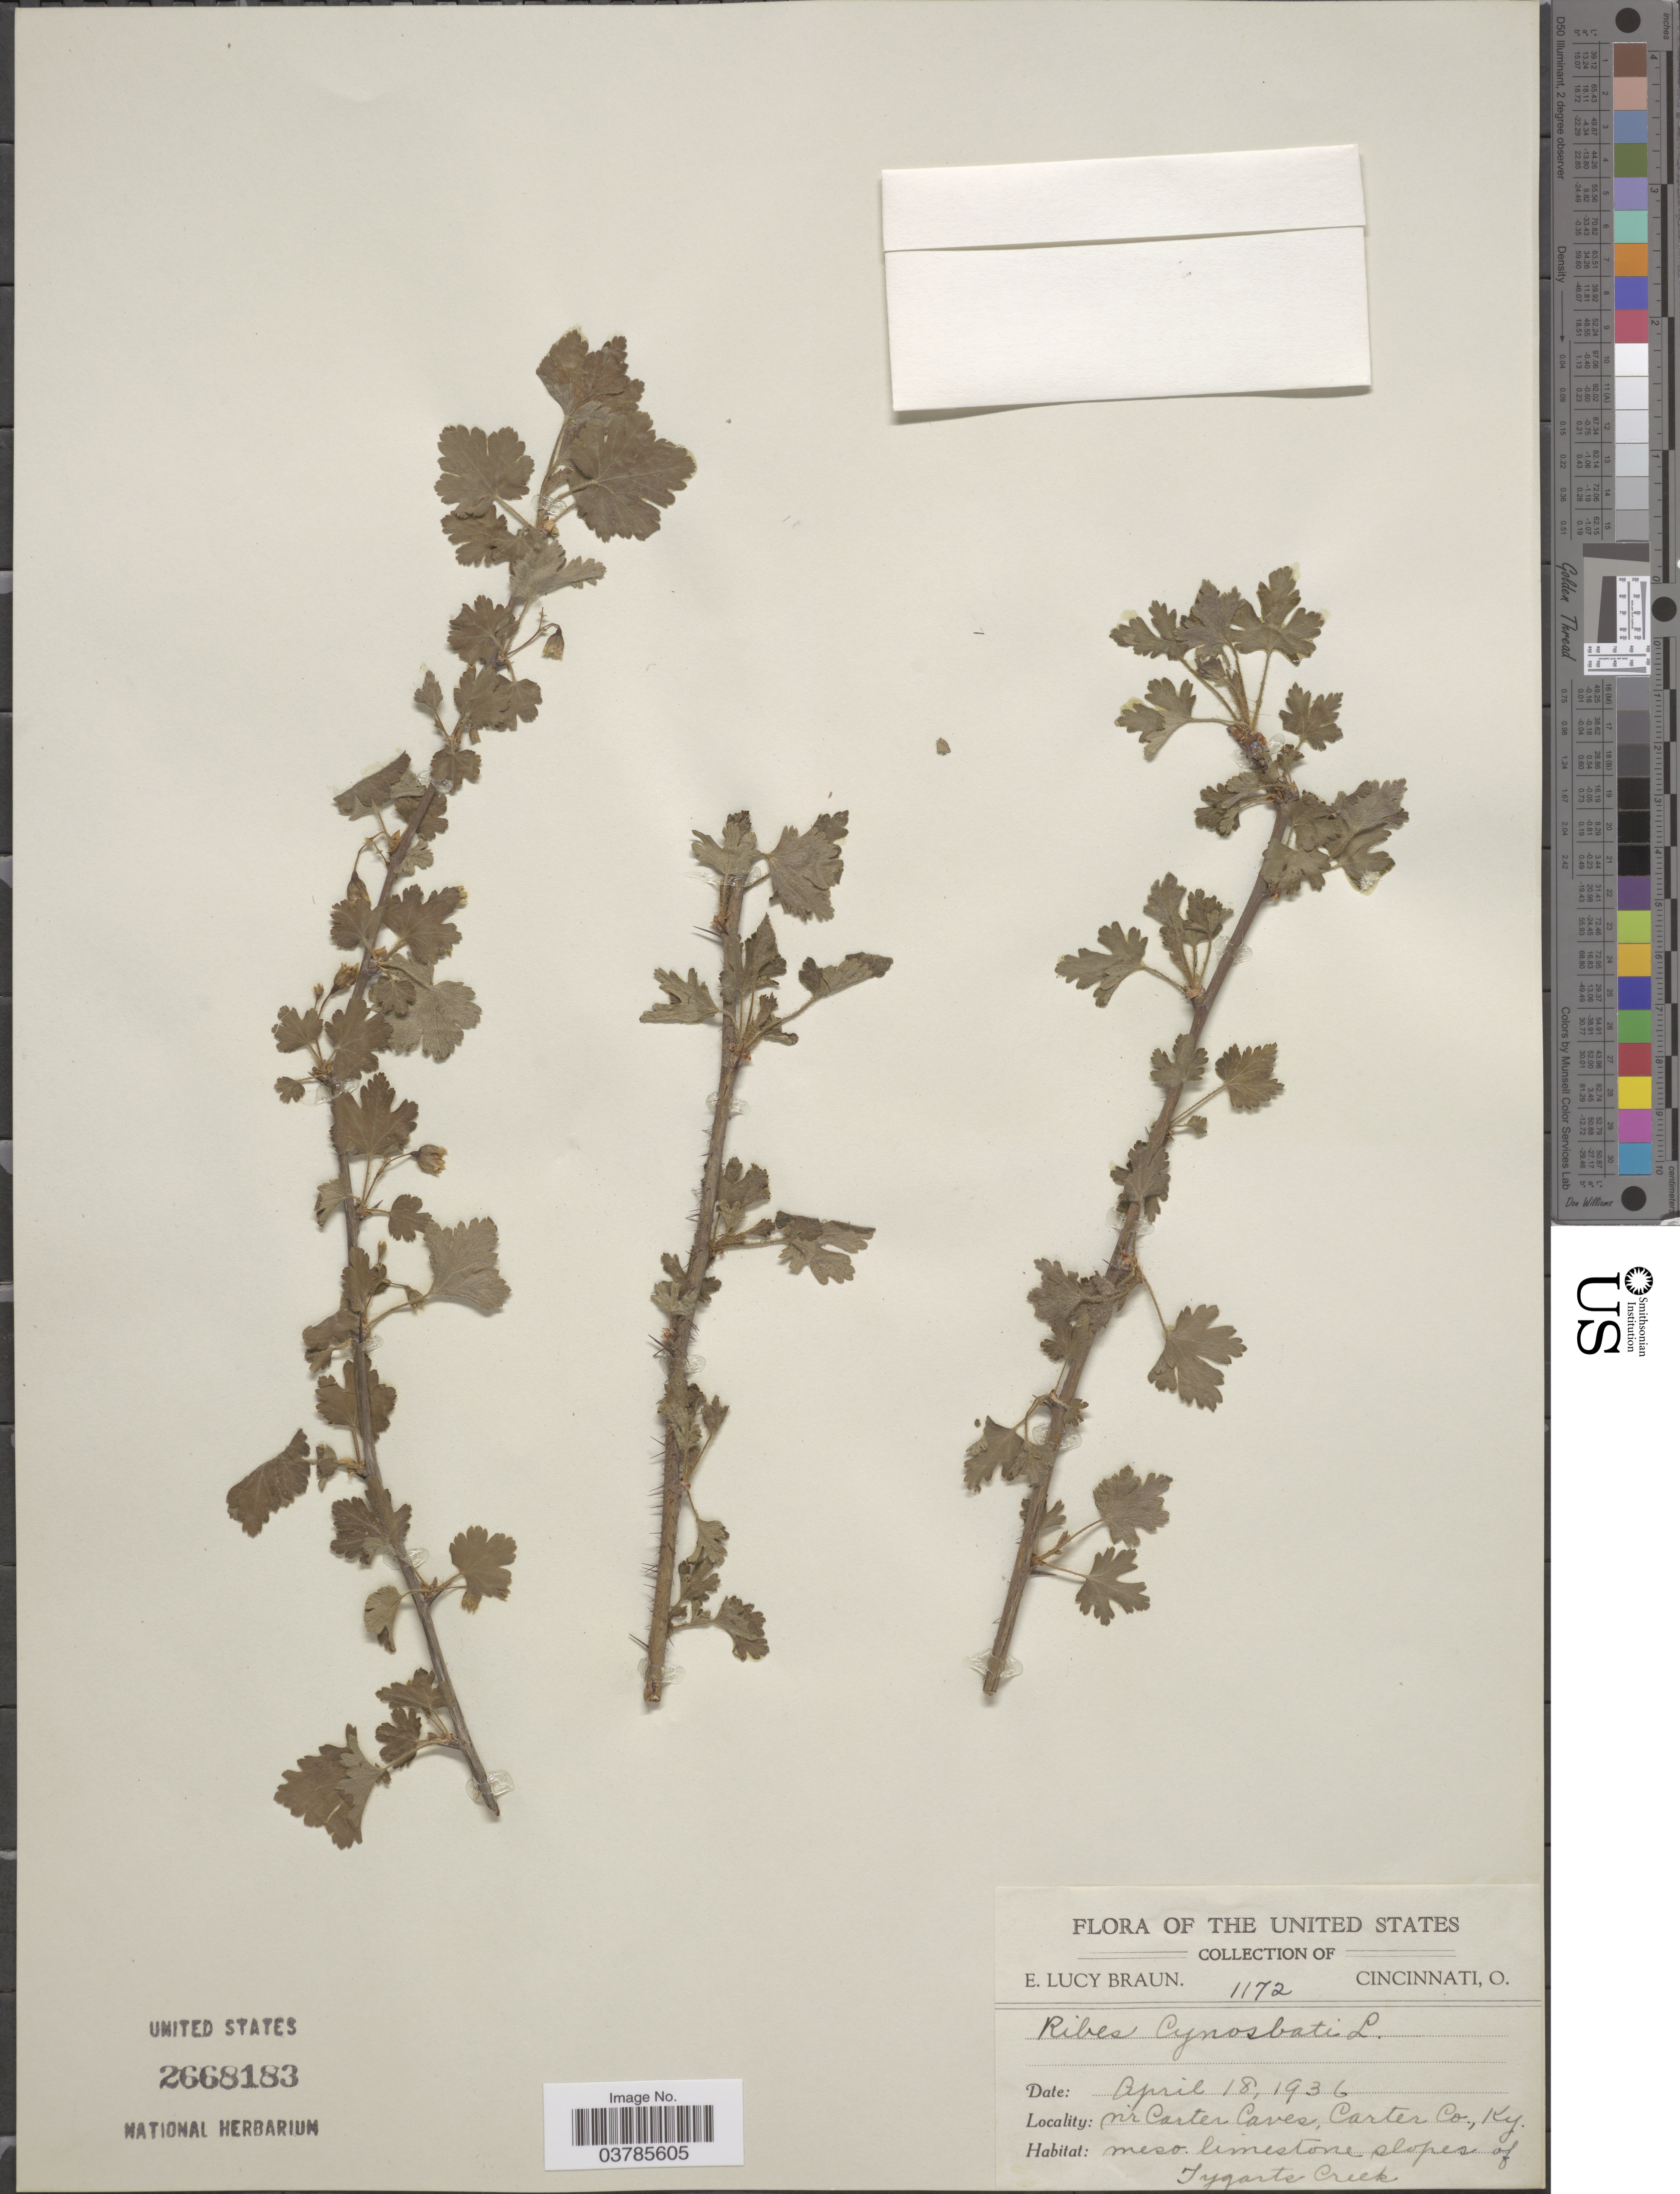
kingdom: Plantae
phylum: Tracheophyta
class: Magnoliopsida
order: Saxifragales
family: Grossulariaceae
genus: Ribes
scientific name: Ribes cynosbati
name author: L.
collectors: F. R. Fosberg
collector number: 1172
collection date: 1936-04-18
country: United States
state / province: Kentucky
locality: N'r Carter Caves, Carter Co. Meso limestone slopes of Tygarts Creek.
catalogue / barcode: US 2668183